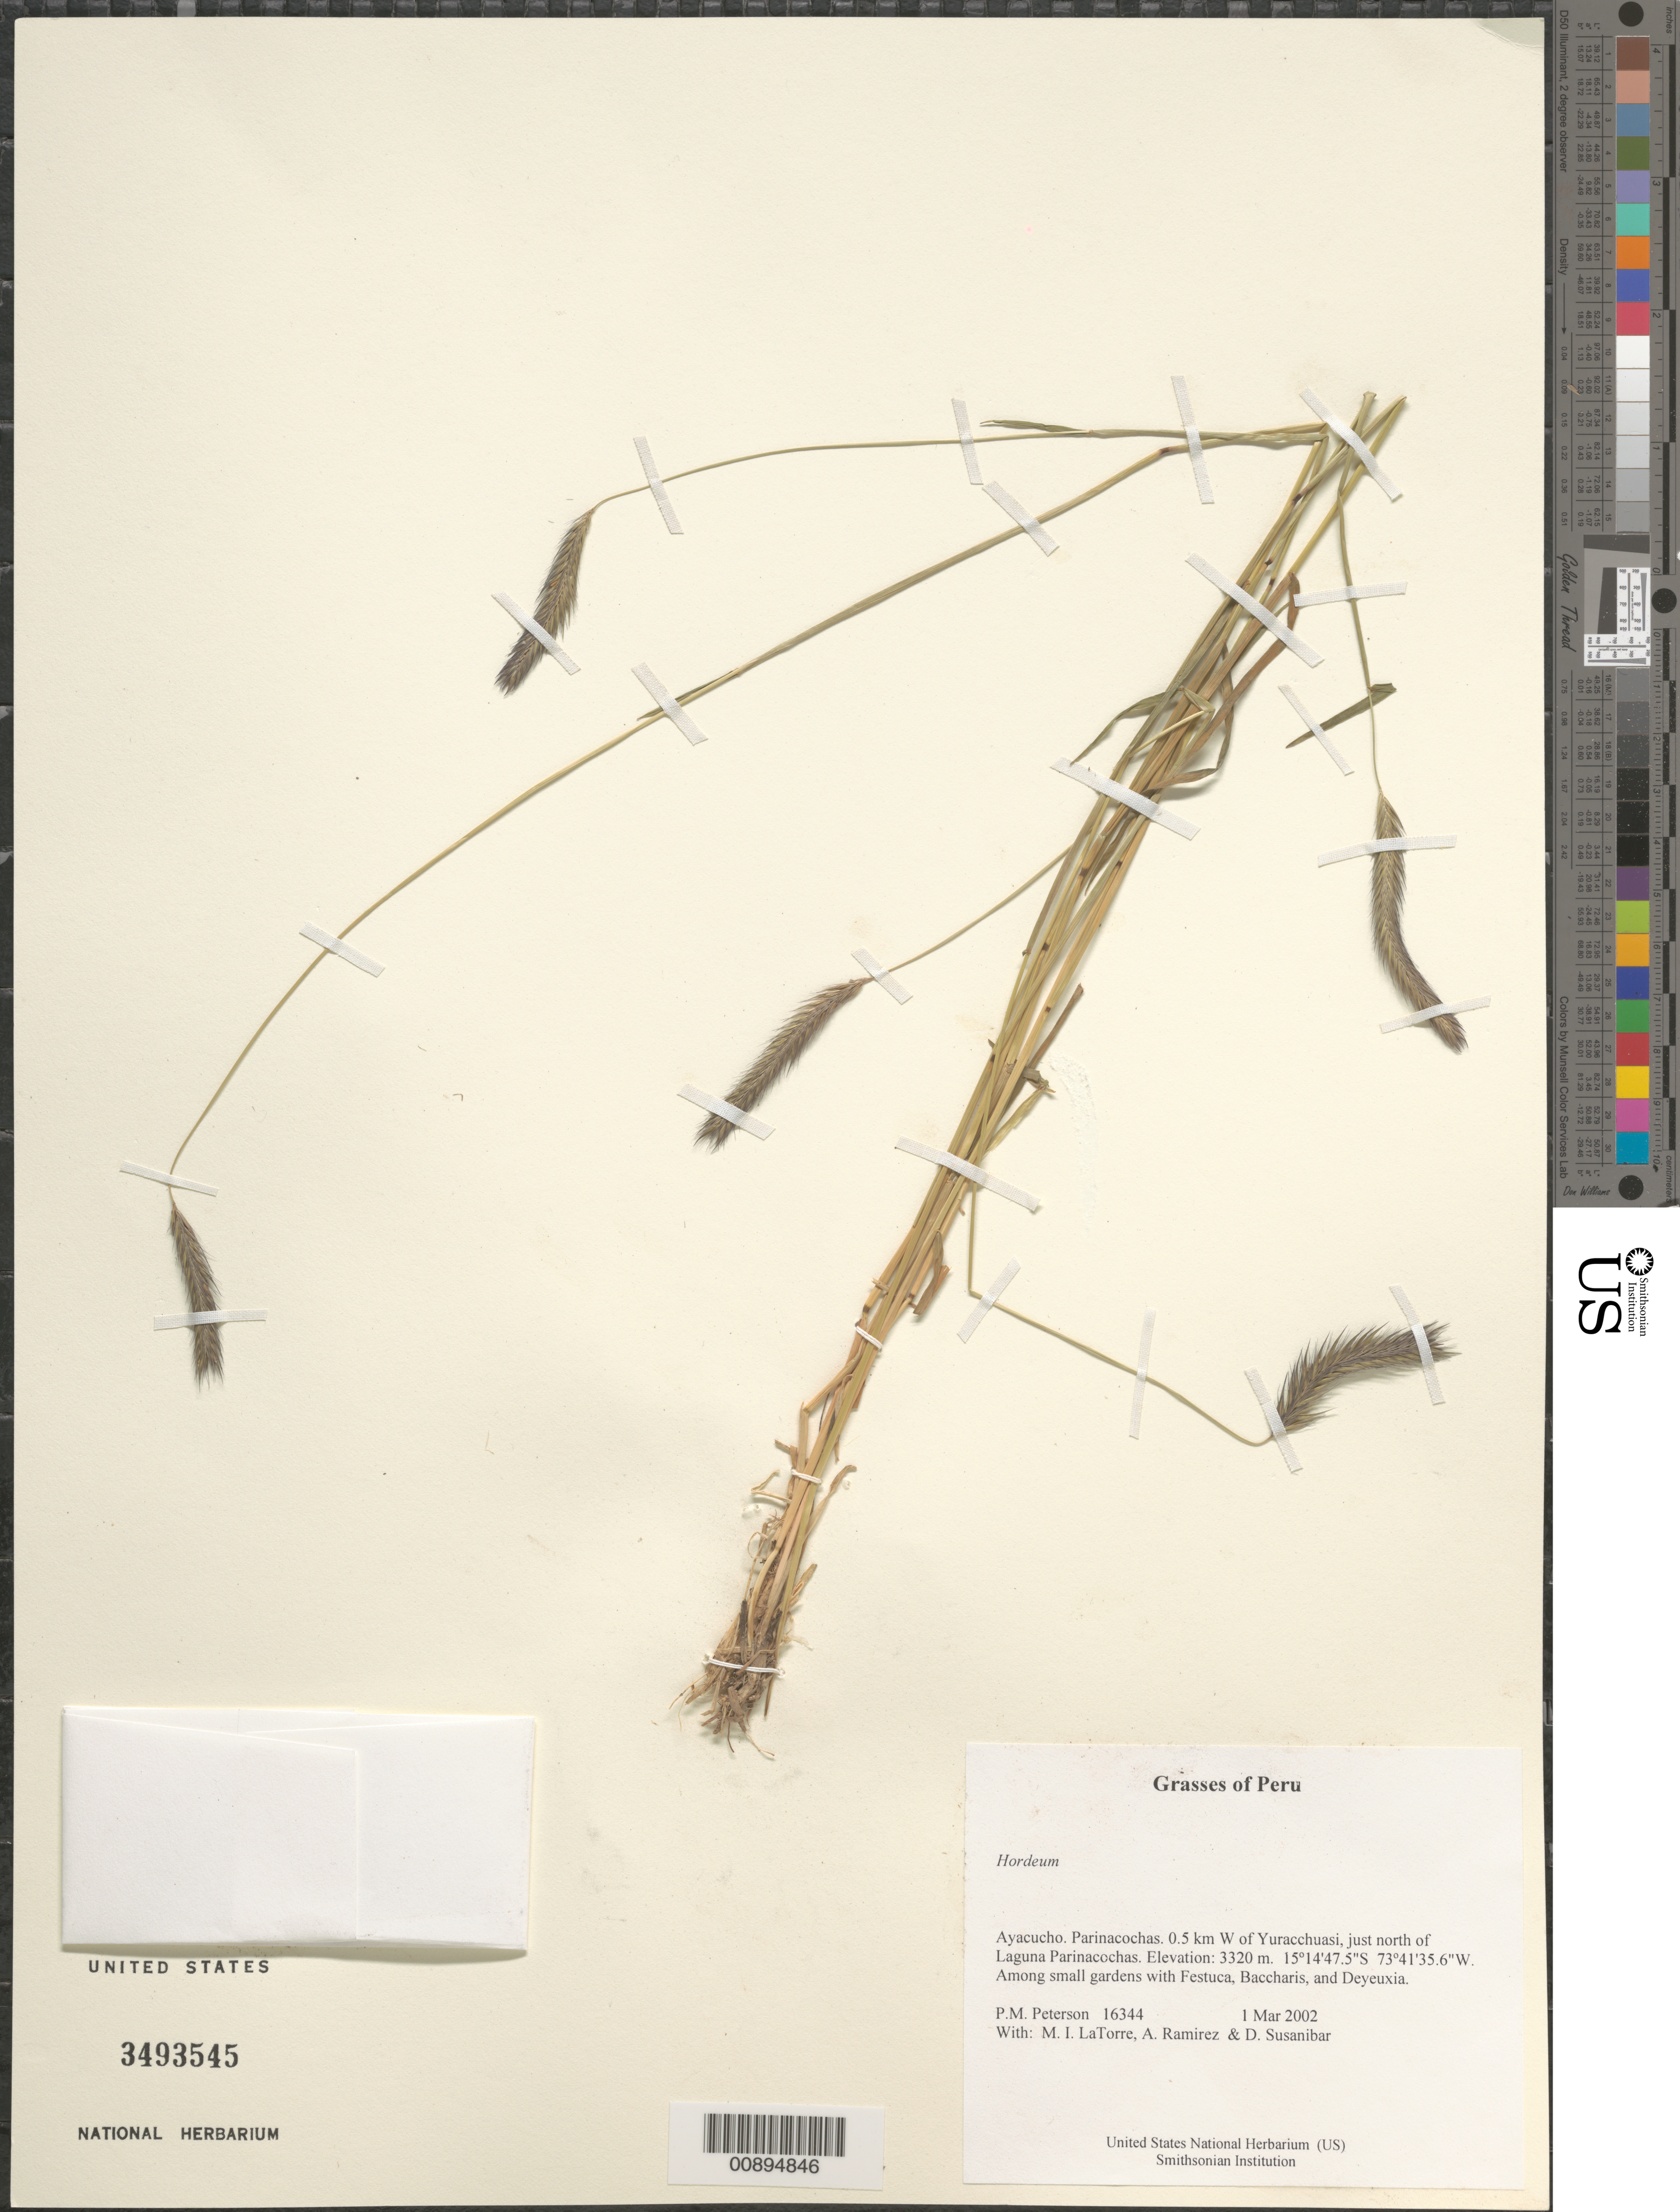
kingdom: Plantae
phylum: Tracheophyta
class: Liliopsida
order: Poales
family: Poaceae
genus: Hordeum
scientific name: Hordeum sp.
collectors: P. M. Peterson, M. I. La Torre, A. Ramírez & D. Susanibar Cruz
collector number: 16344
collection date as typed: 01 Mar 2002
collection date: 2002-03-01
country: Peru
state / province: Ayacucho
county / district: Parinacochas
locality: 0.5 km W of Yuracchuasi, just north of Laguna Parinacochas.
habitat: Among small gardens with ~Festuca, Baccharis, and Deyeuxia~.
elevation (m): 3320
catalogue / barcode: US 3493545